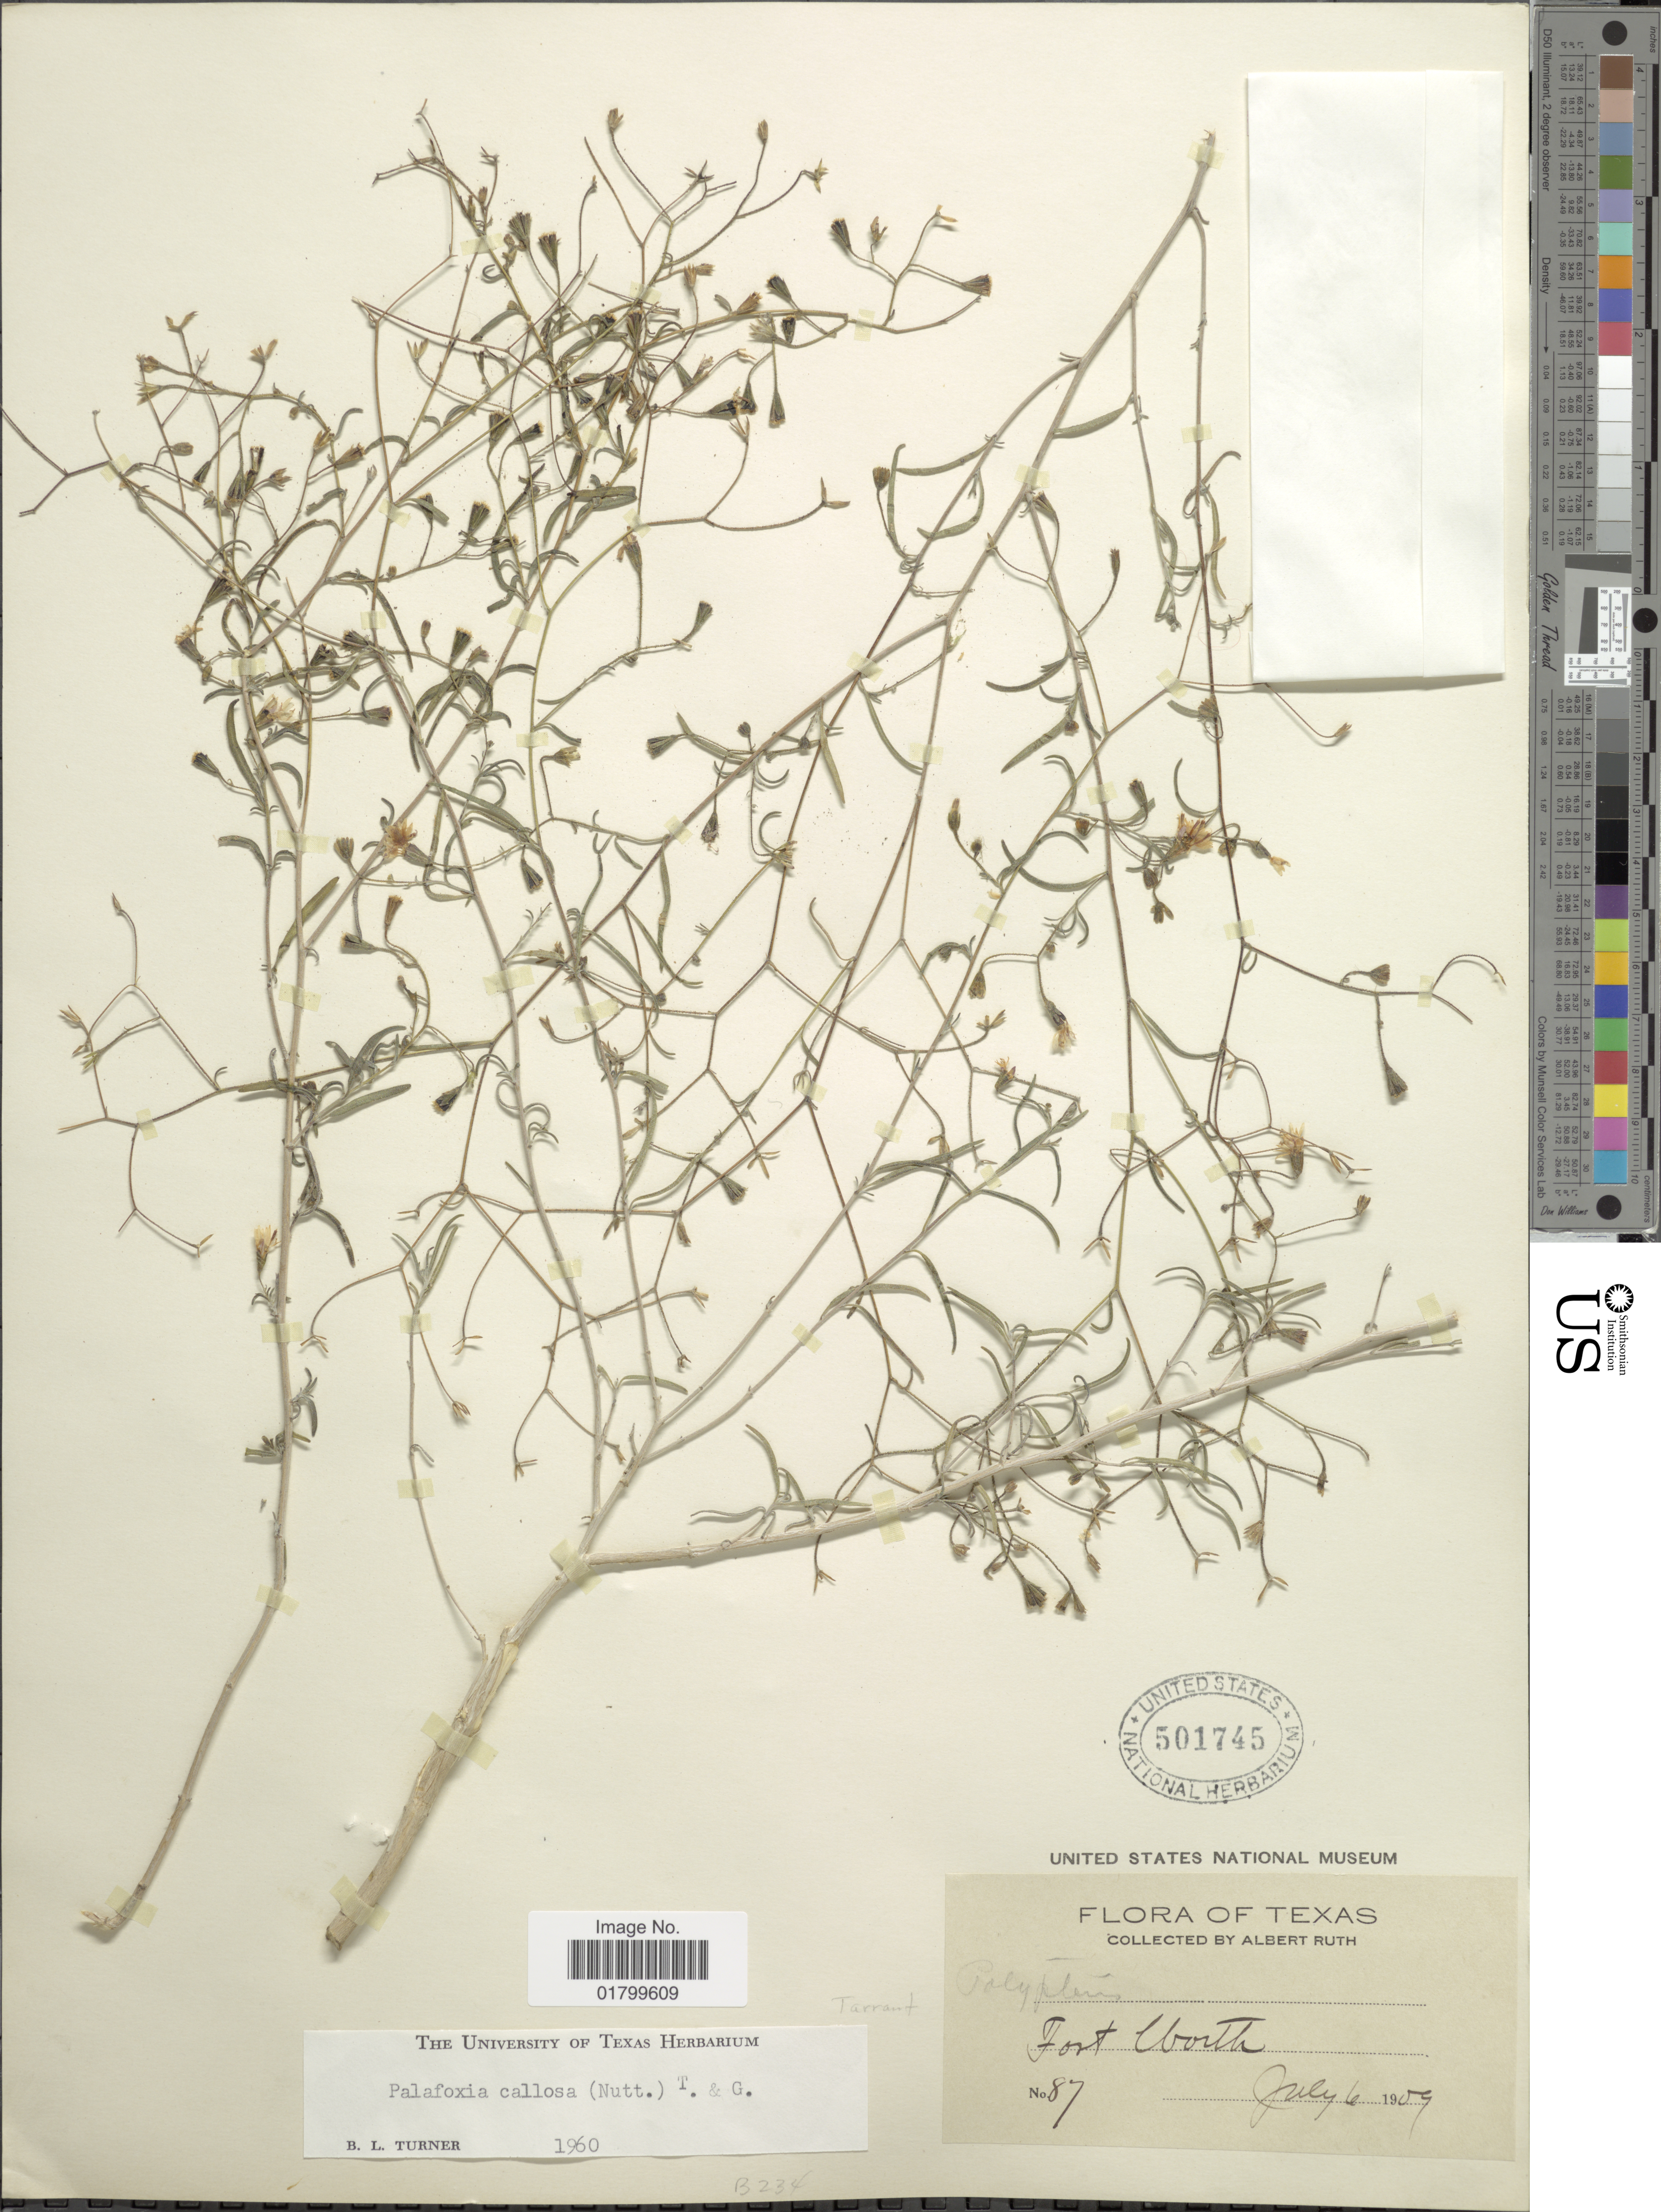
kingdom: Plantae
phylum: Tracheophyta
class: Magnoliopsida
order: Asterales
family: Asteraceae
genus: Palafoxia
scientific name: Palafoxia callosa var. callosa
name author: (Nutt.) Torr. & A. Gray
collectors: A. Ruth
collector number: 87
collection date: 1909-07-06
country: United States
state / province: Texas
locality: Fort Worth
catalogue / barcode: US 501745